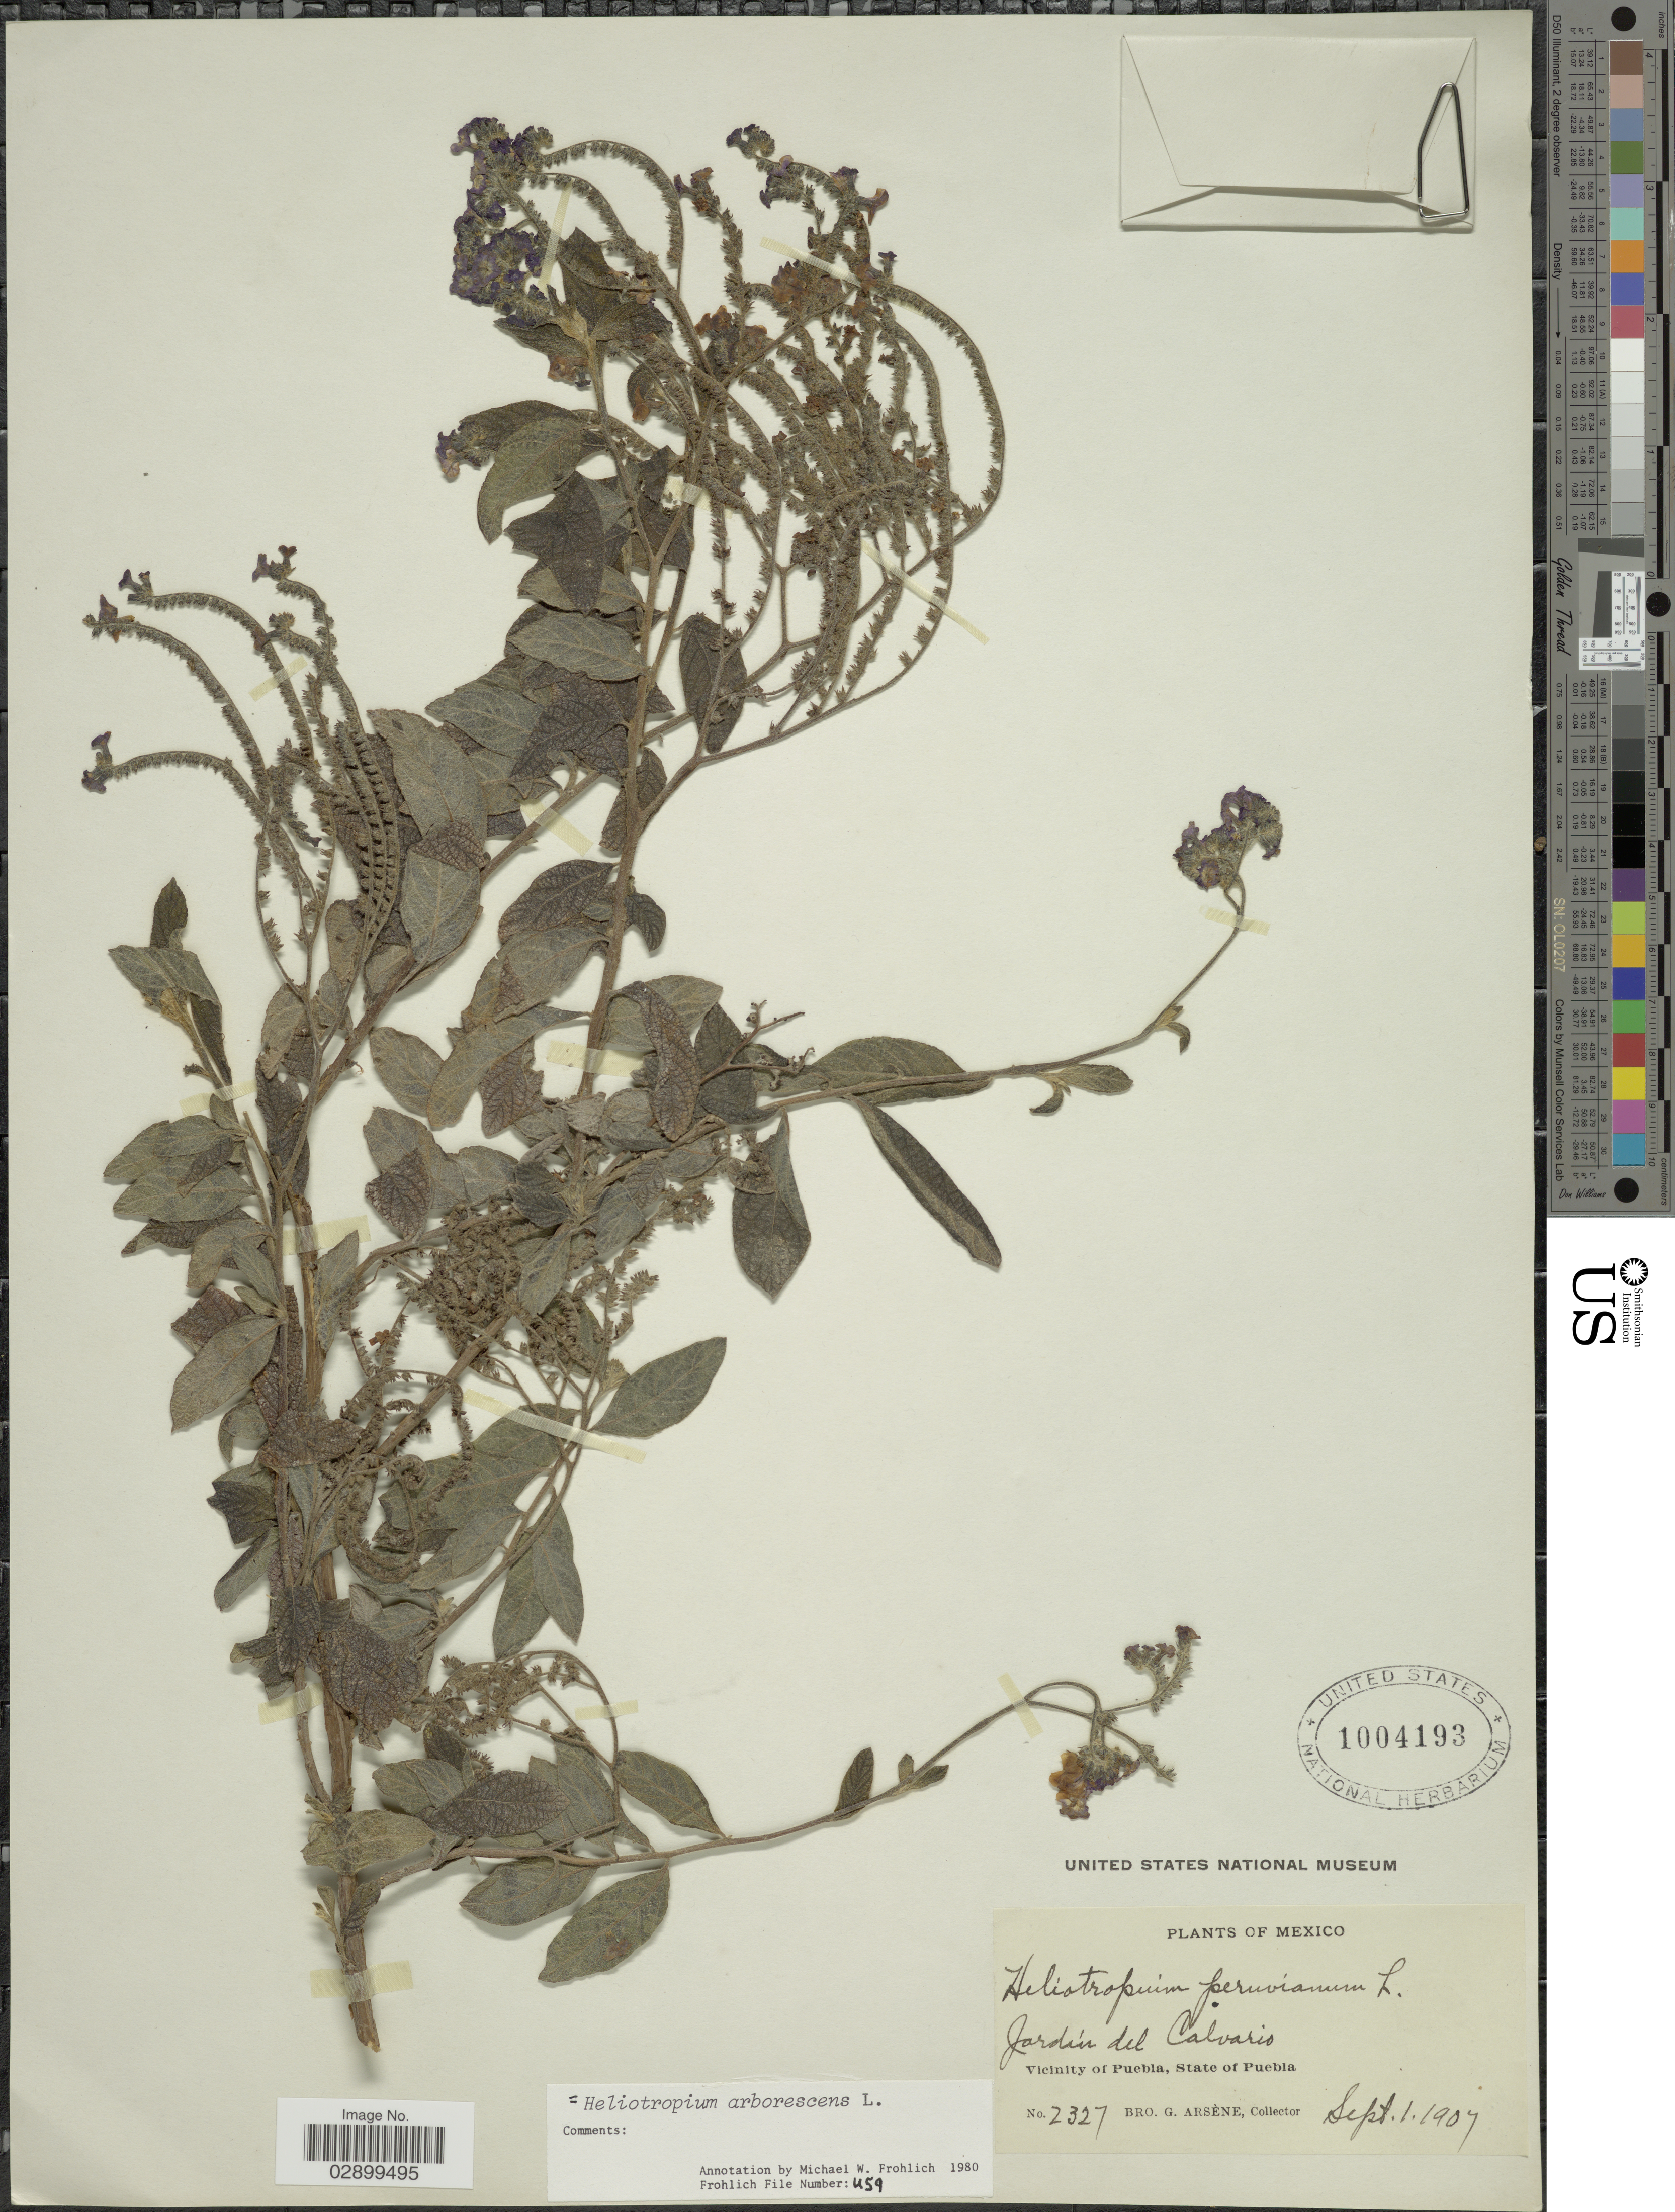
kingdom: Plantae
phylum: Tracheophyta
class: Magnoliopsida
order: Boraginales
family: Heliotropiaceae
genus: Heliotropium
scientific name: Heliotropium arborescens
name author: L.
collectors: Bro. G. Arsène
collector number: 2327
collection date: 1907-09-01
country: Mexico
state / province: Puebla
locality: Jardín del Calvario. Vicinity of Puebla, State of Puebla.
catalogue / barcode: US 1004193